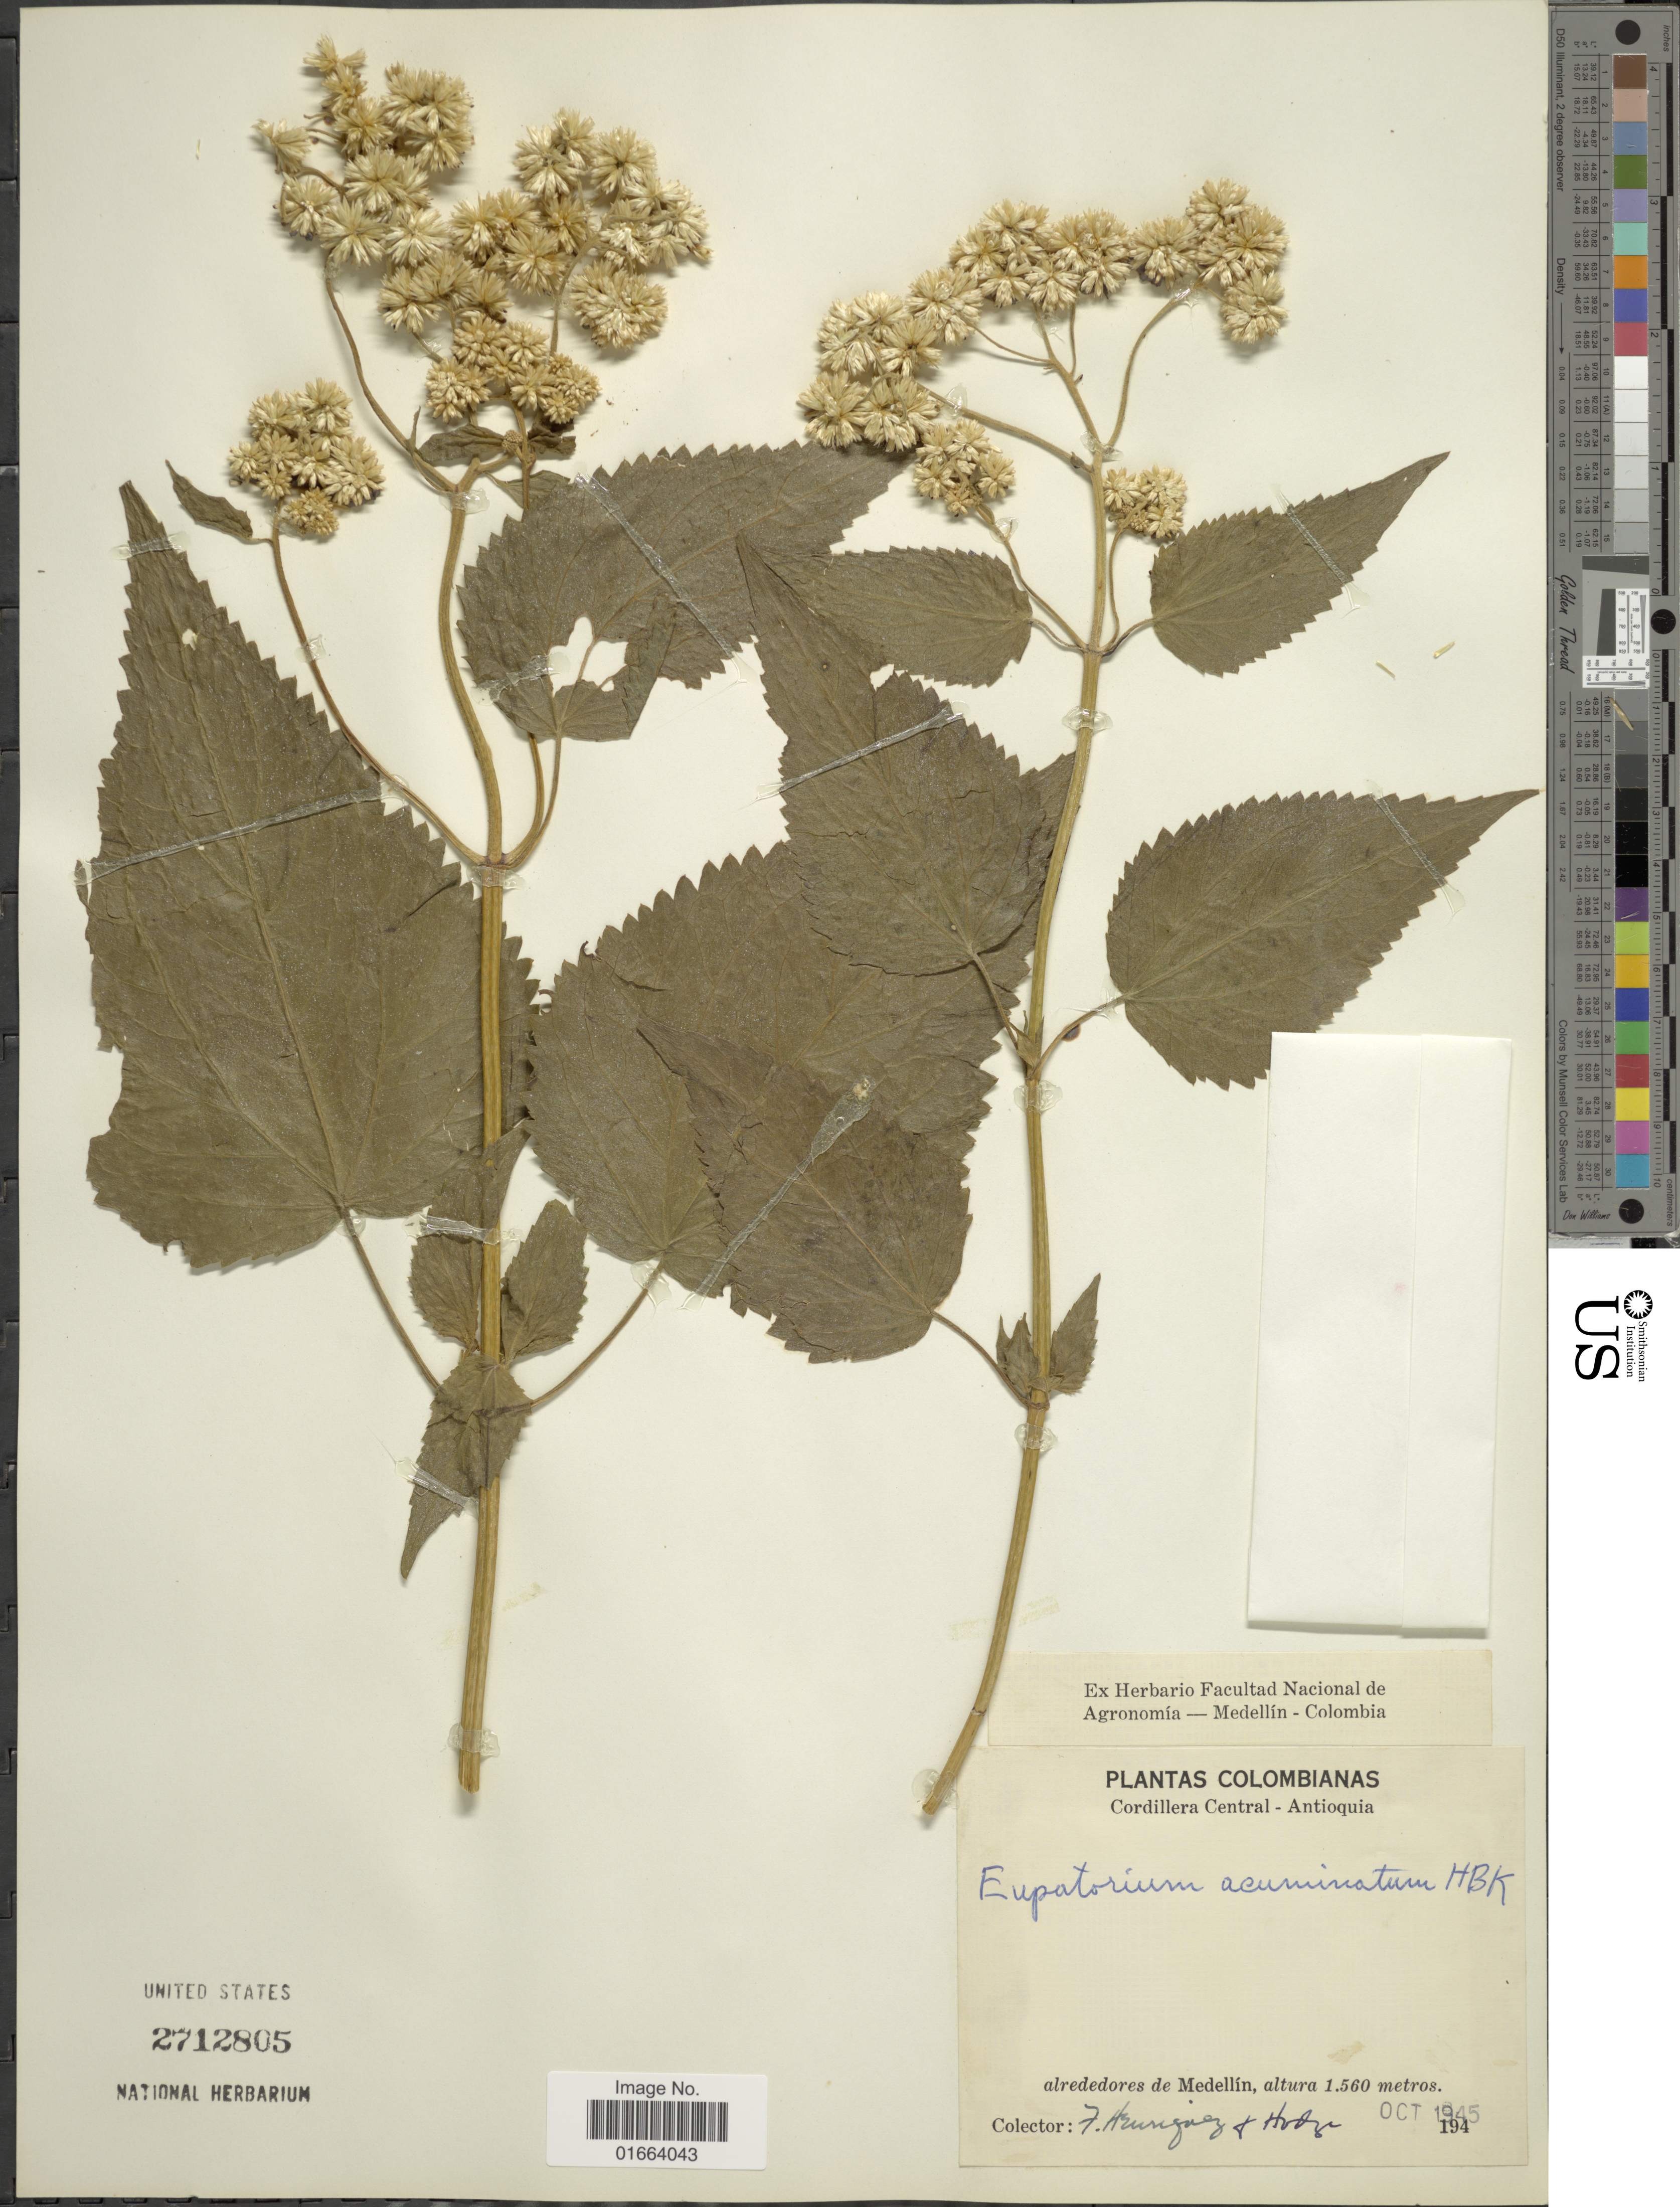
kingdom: Plantae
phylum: Tracheophyta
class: Magnoliopsida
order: Asterales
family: Asteraceae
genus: Critoniella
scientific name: Critoniella acuminata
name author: (Kunth) R.M. King & H. Rob.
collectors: F. Henriquez & Hodge, --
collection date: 1945-10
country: Colombia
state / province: Antioquia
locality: Cordillera Central. alrededores de Medellín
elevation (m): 1560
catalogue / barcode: US 2712805